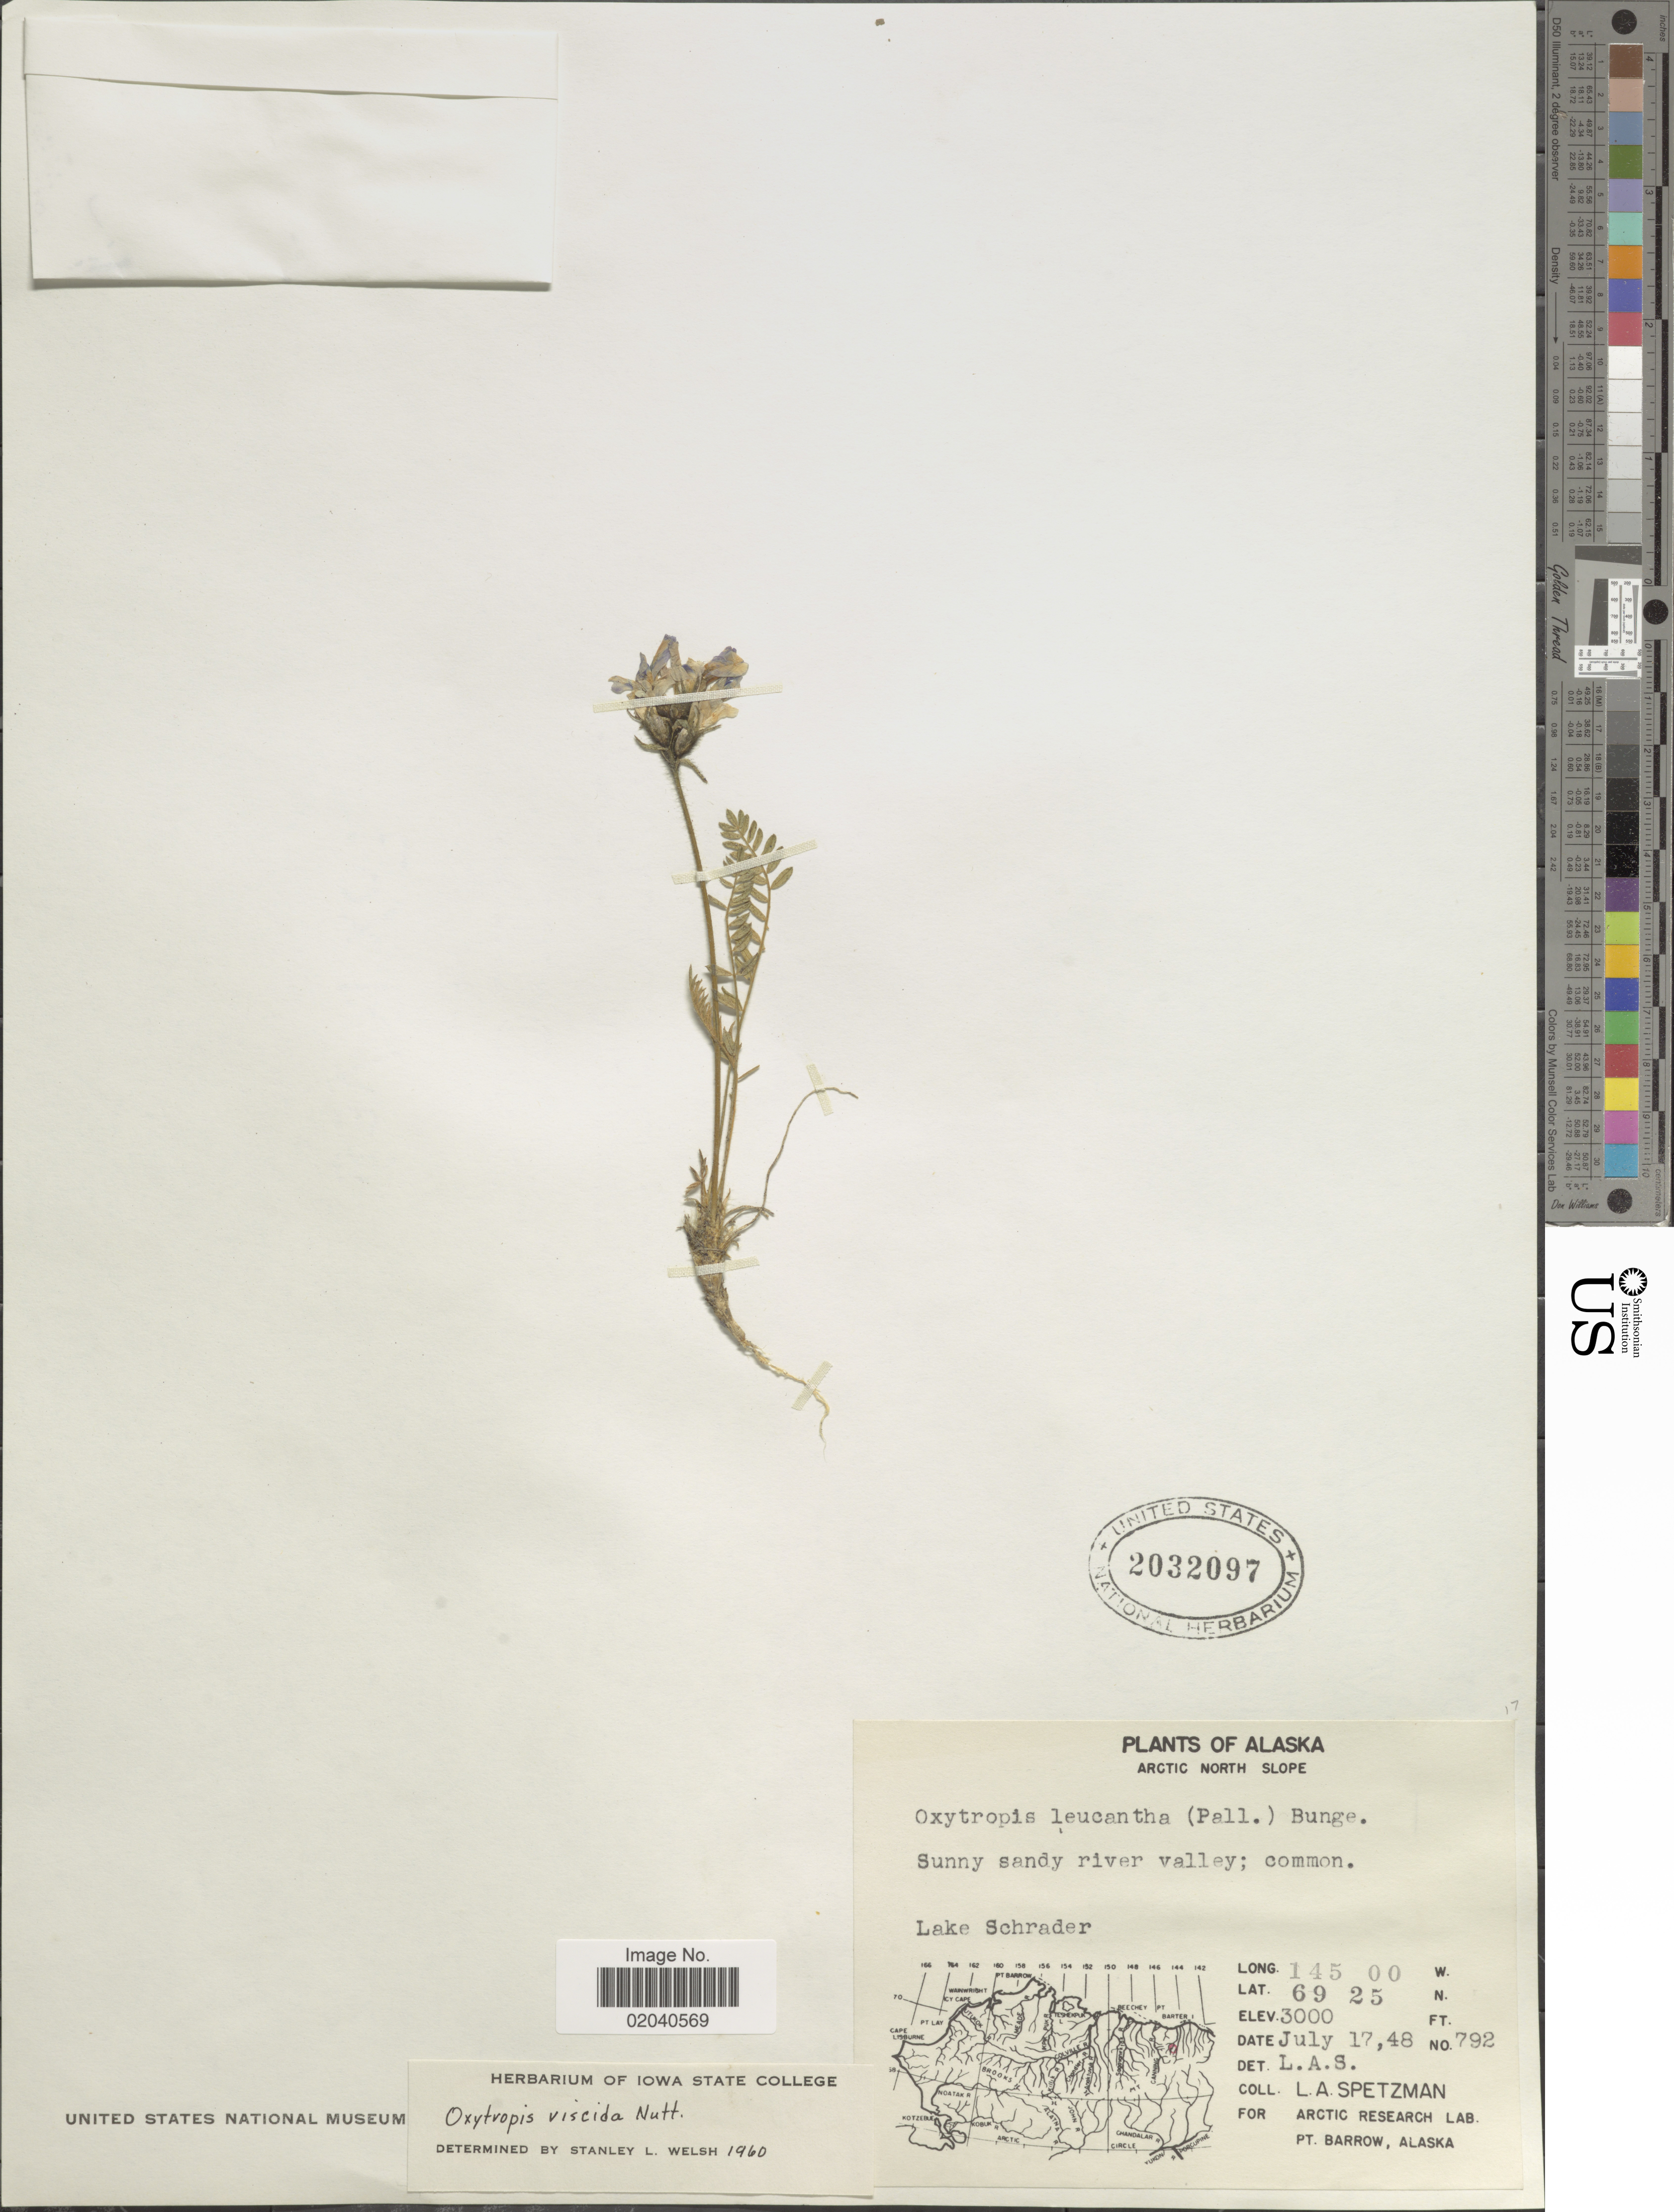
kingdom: Plantae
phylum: Tracheophyta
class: Magnoliopsida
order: Fabales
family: Fabaceae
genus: Oxytropis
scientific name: Oxytropis viscida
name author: Nutt.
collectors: L. Spetzman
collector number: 792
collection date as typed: Transcribed d/m/y: 17/7/48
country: United States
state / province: Alaska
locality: Arctic North Slope, Sunny sandy river valley, Lake Schrader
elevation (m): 914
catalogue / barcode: US 2032097